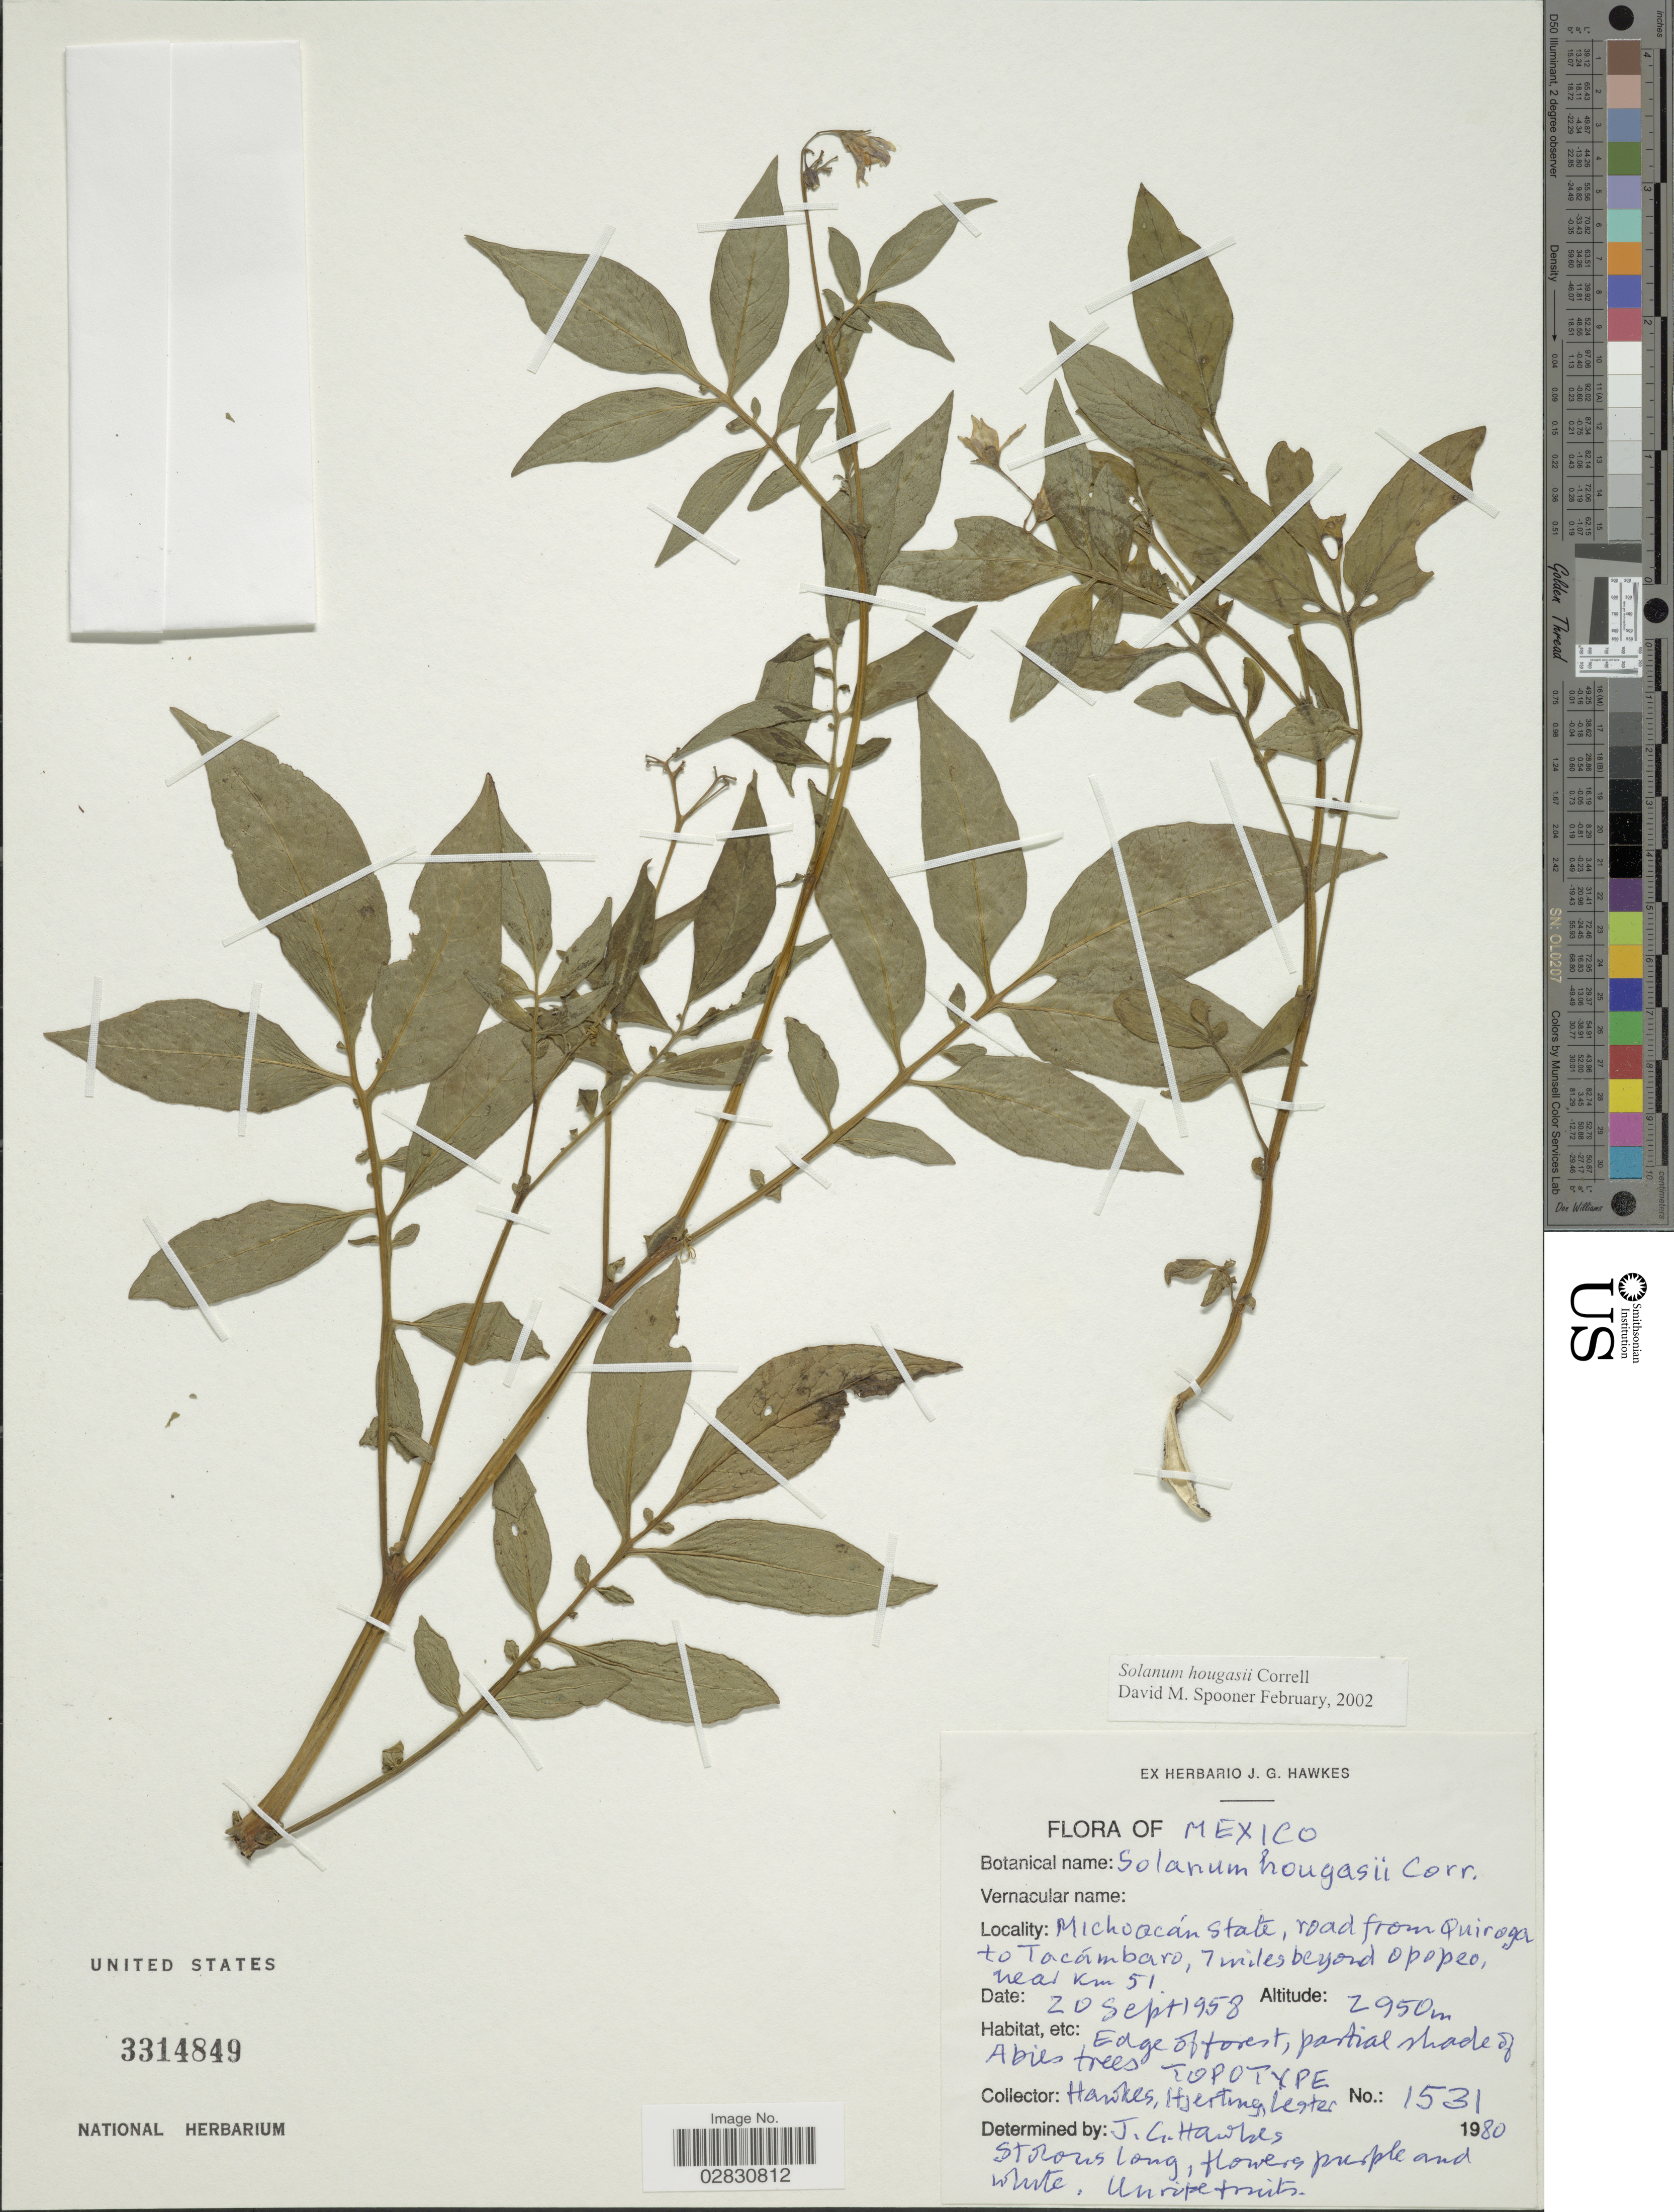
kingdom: Plantae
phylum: Tracheophyta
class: Magnoliopsida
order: Solanales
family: Solanaceae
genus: Solanum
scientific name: Solanum hougasii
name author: Correll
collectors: J. Hawkes, J. P. Hjerting & -- Lester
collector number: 1531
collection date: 1958-09-20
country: Mexico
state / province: Michoacán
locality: Michoacán State, road from Quiroga to Tacámbaro, 7 miles beyond Opopeo, near Km 51.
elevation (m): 2950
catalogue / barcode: US 3314849